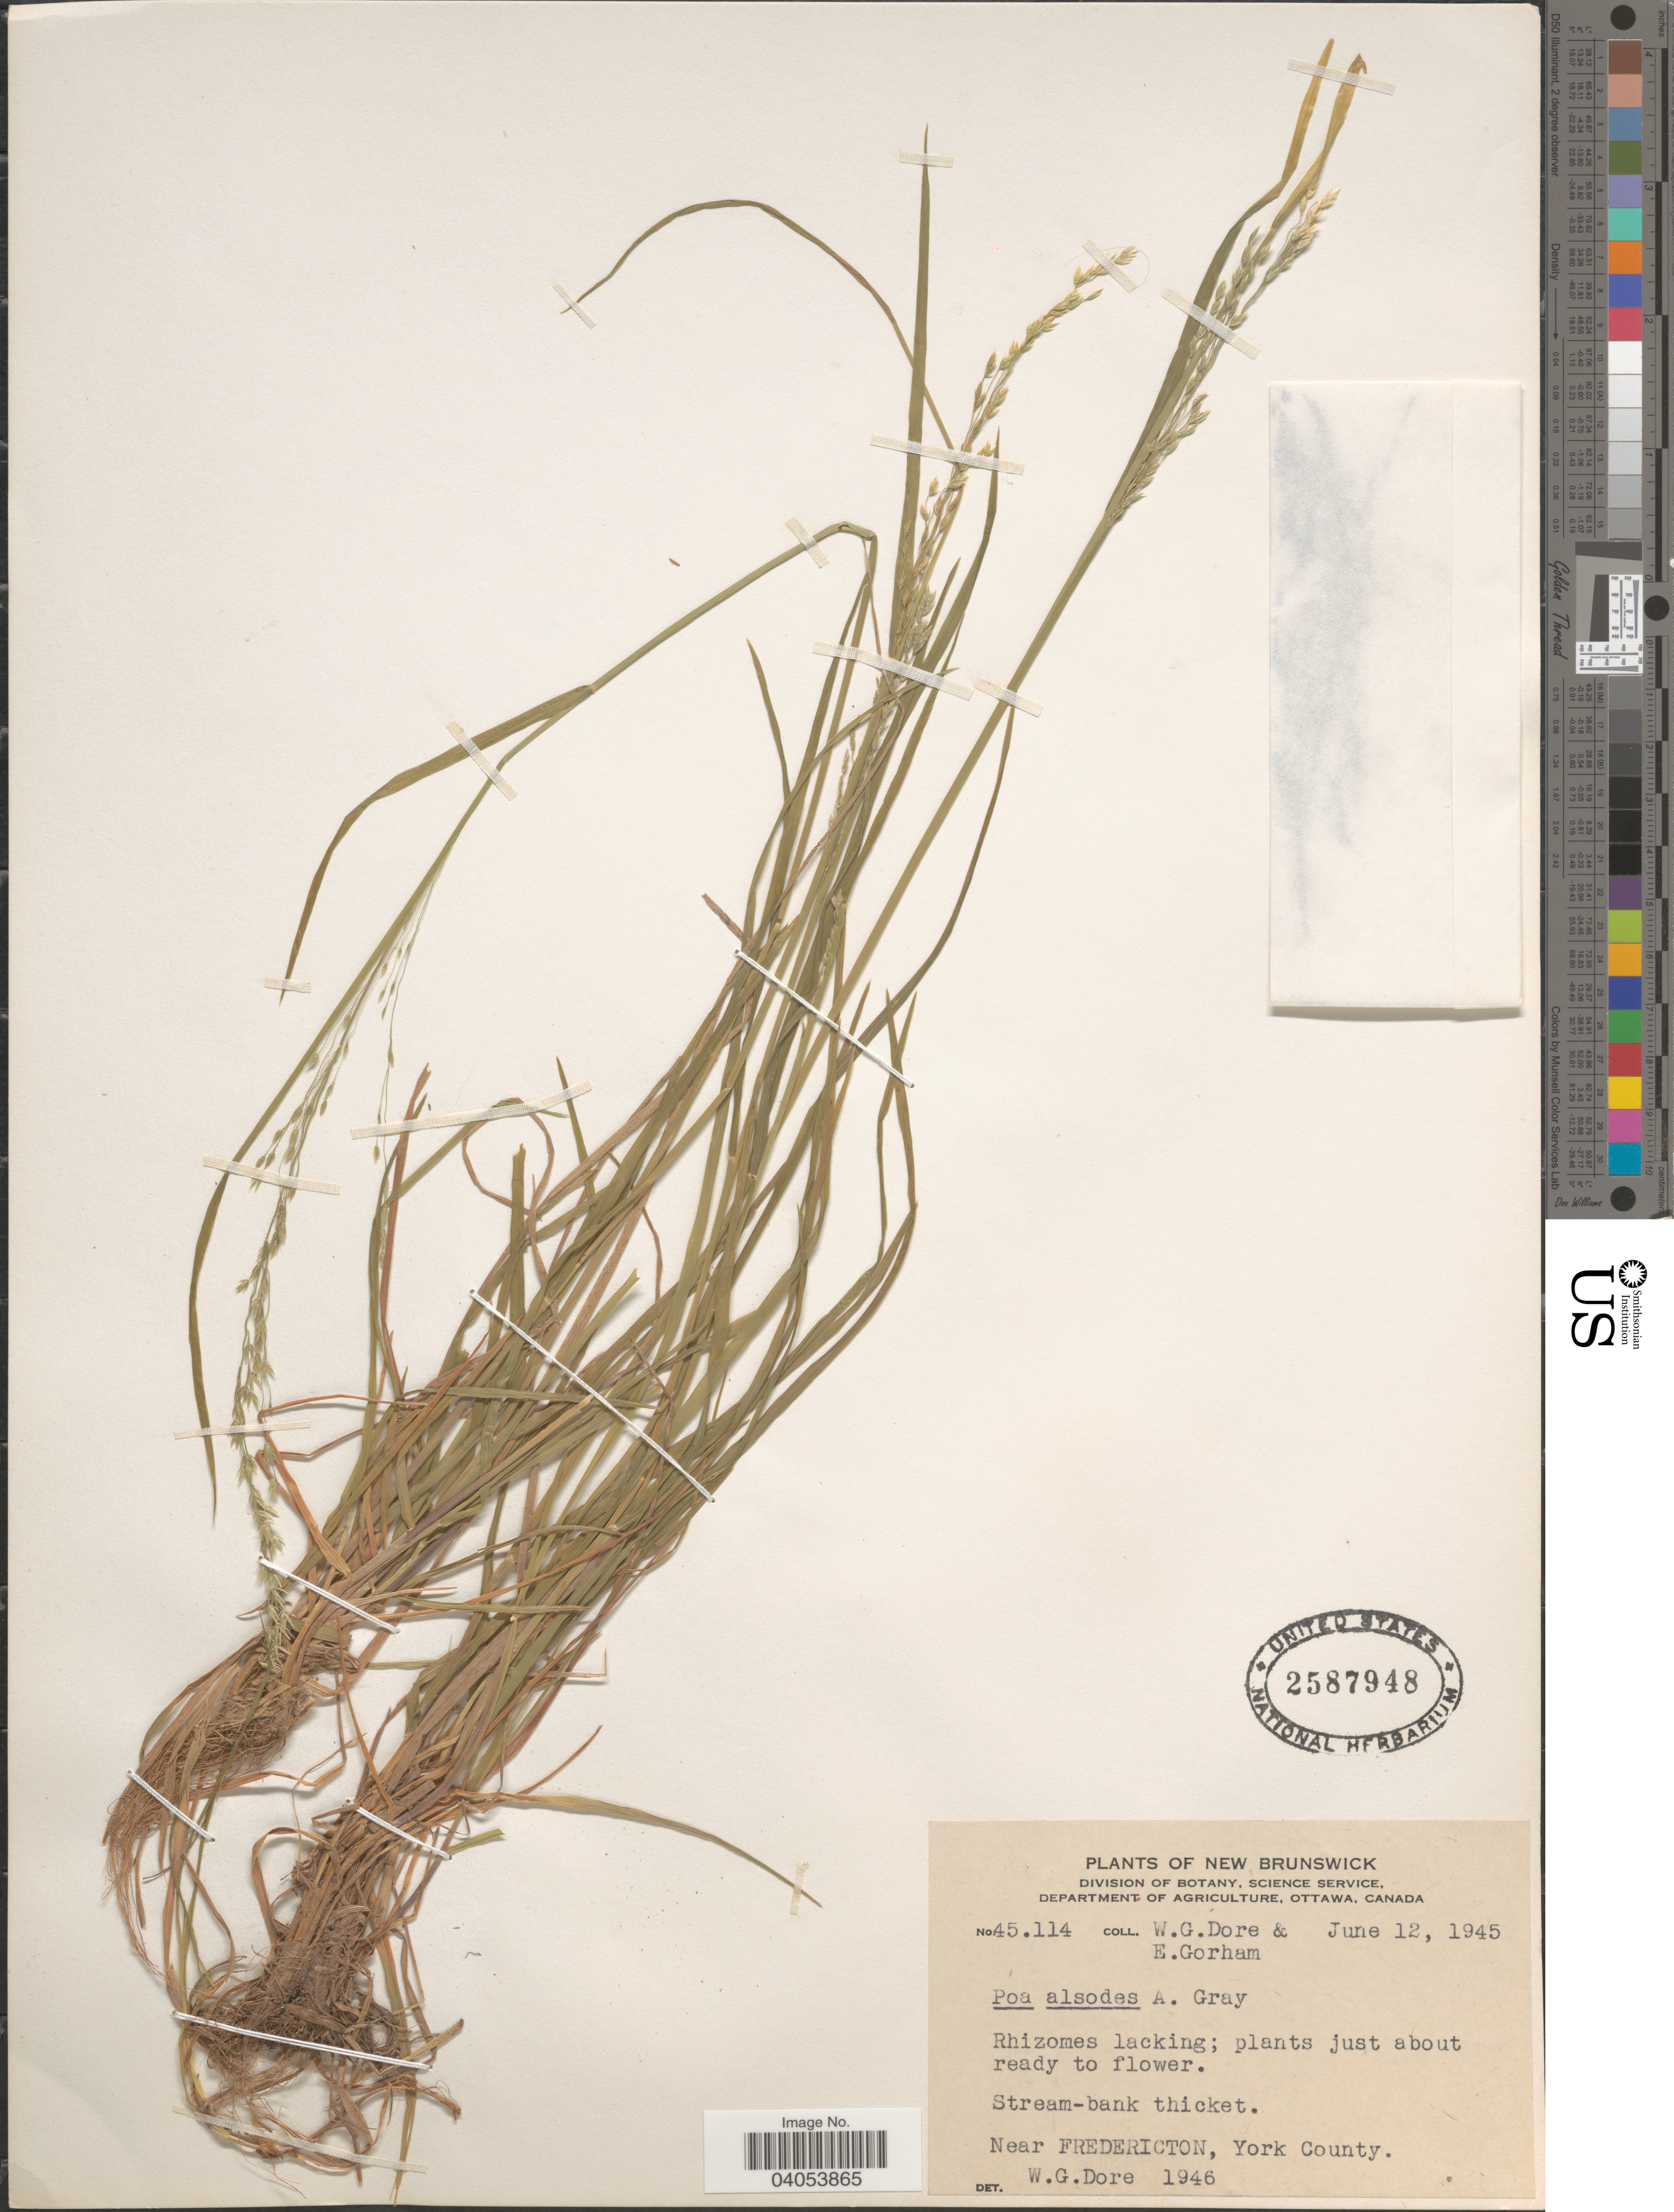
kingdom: Plantae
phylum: Tracheophyta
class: Liliopsida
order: Poales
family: Poaceae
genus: Poa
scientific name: Poa alsodes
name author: A. Gray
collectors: W. Dore & E. Gorham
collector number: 45.114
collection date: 1945-06-12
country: Canada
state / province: New Brunswick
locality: Near Fredericton, York County.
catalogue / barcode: US 2587948